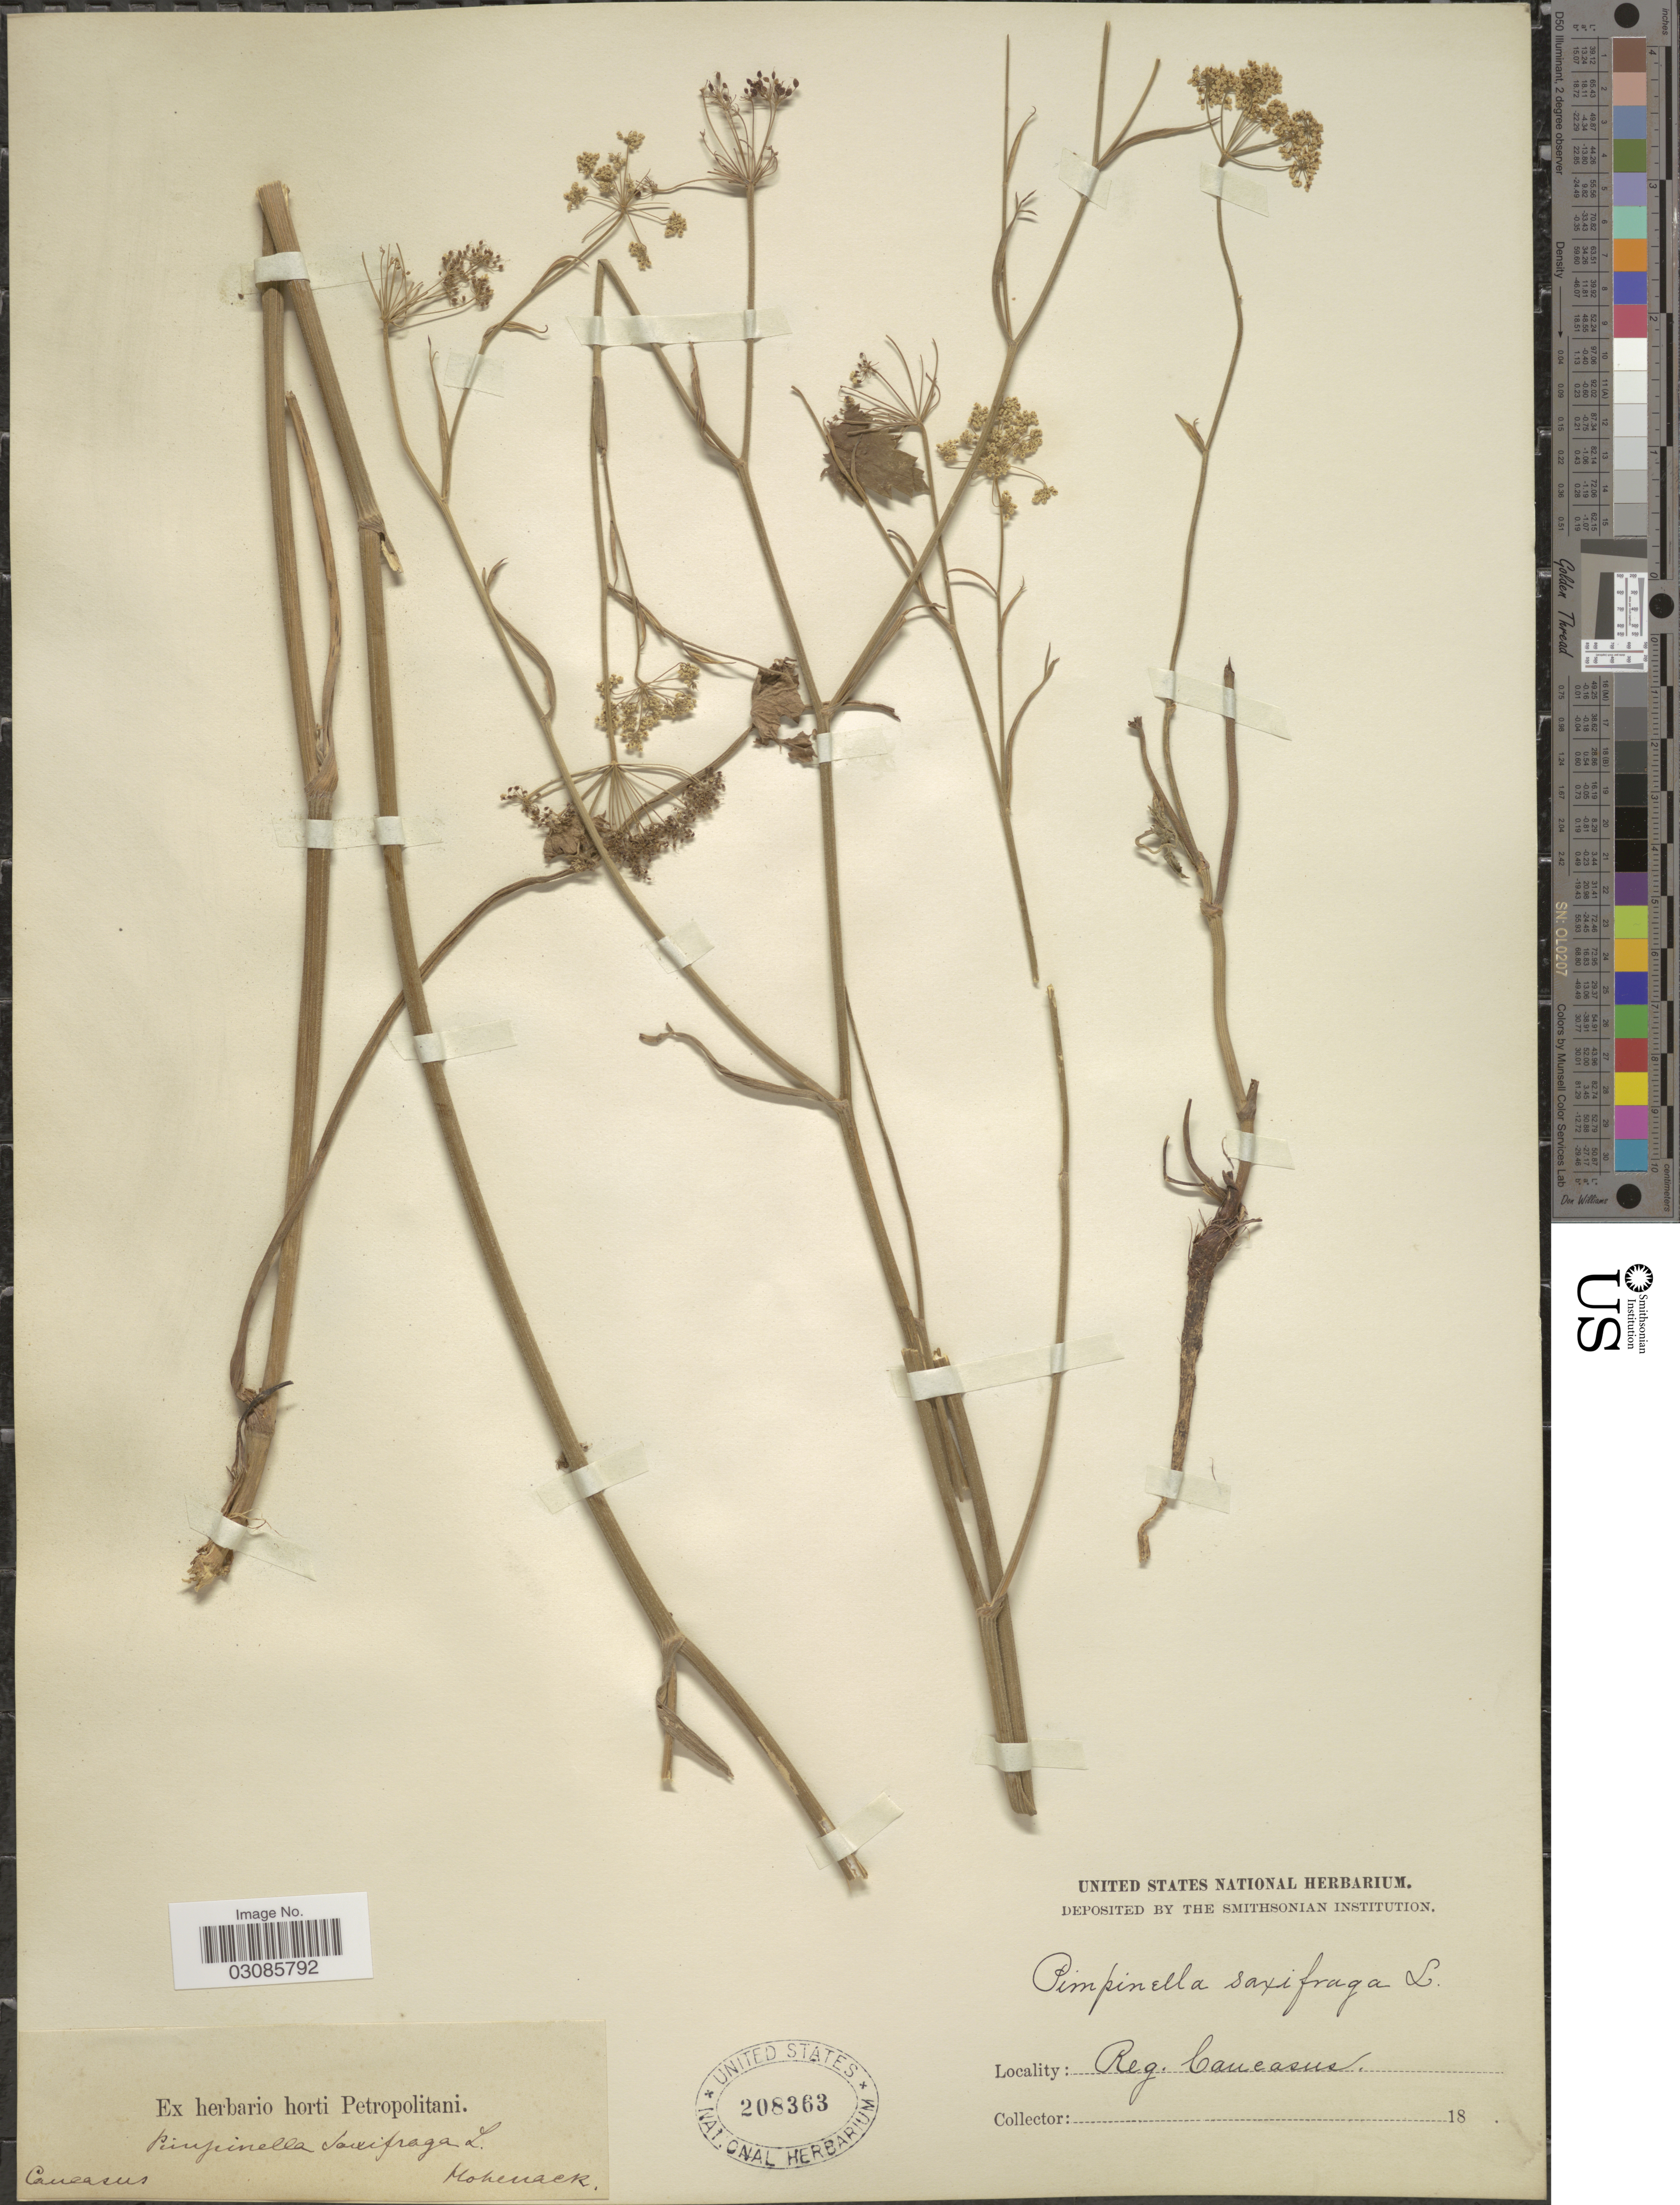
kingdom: Plantae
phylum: Tracheophyta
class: Magnoliopsida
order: Apiales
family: Apiaceae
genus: Pimpinella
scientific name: Pimpinella saxifraga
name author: L.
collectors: Hohenack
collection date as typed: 18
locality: Caucasus. Reg. Cuacasus.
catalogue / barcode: US 208363